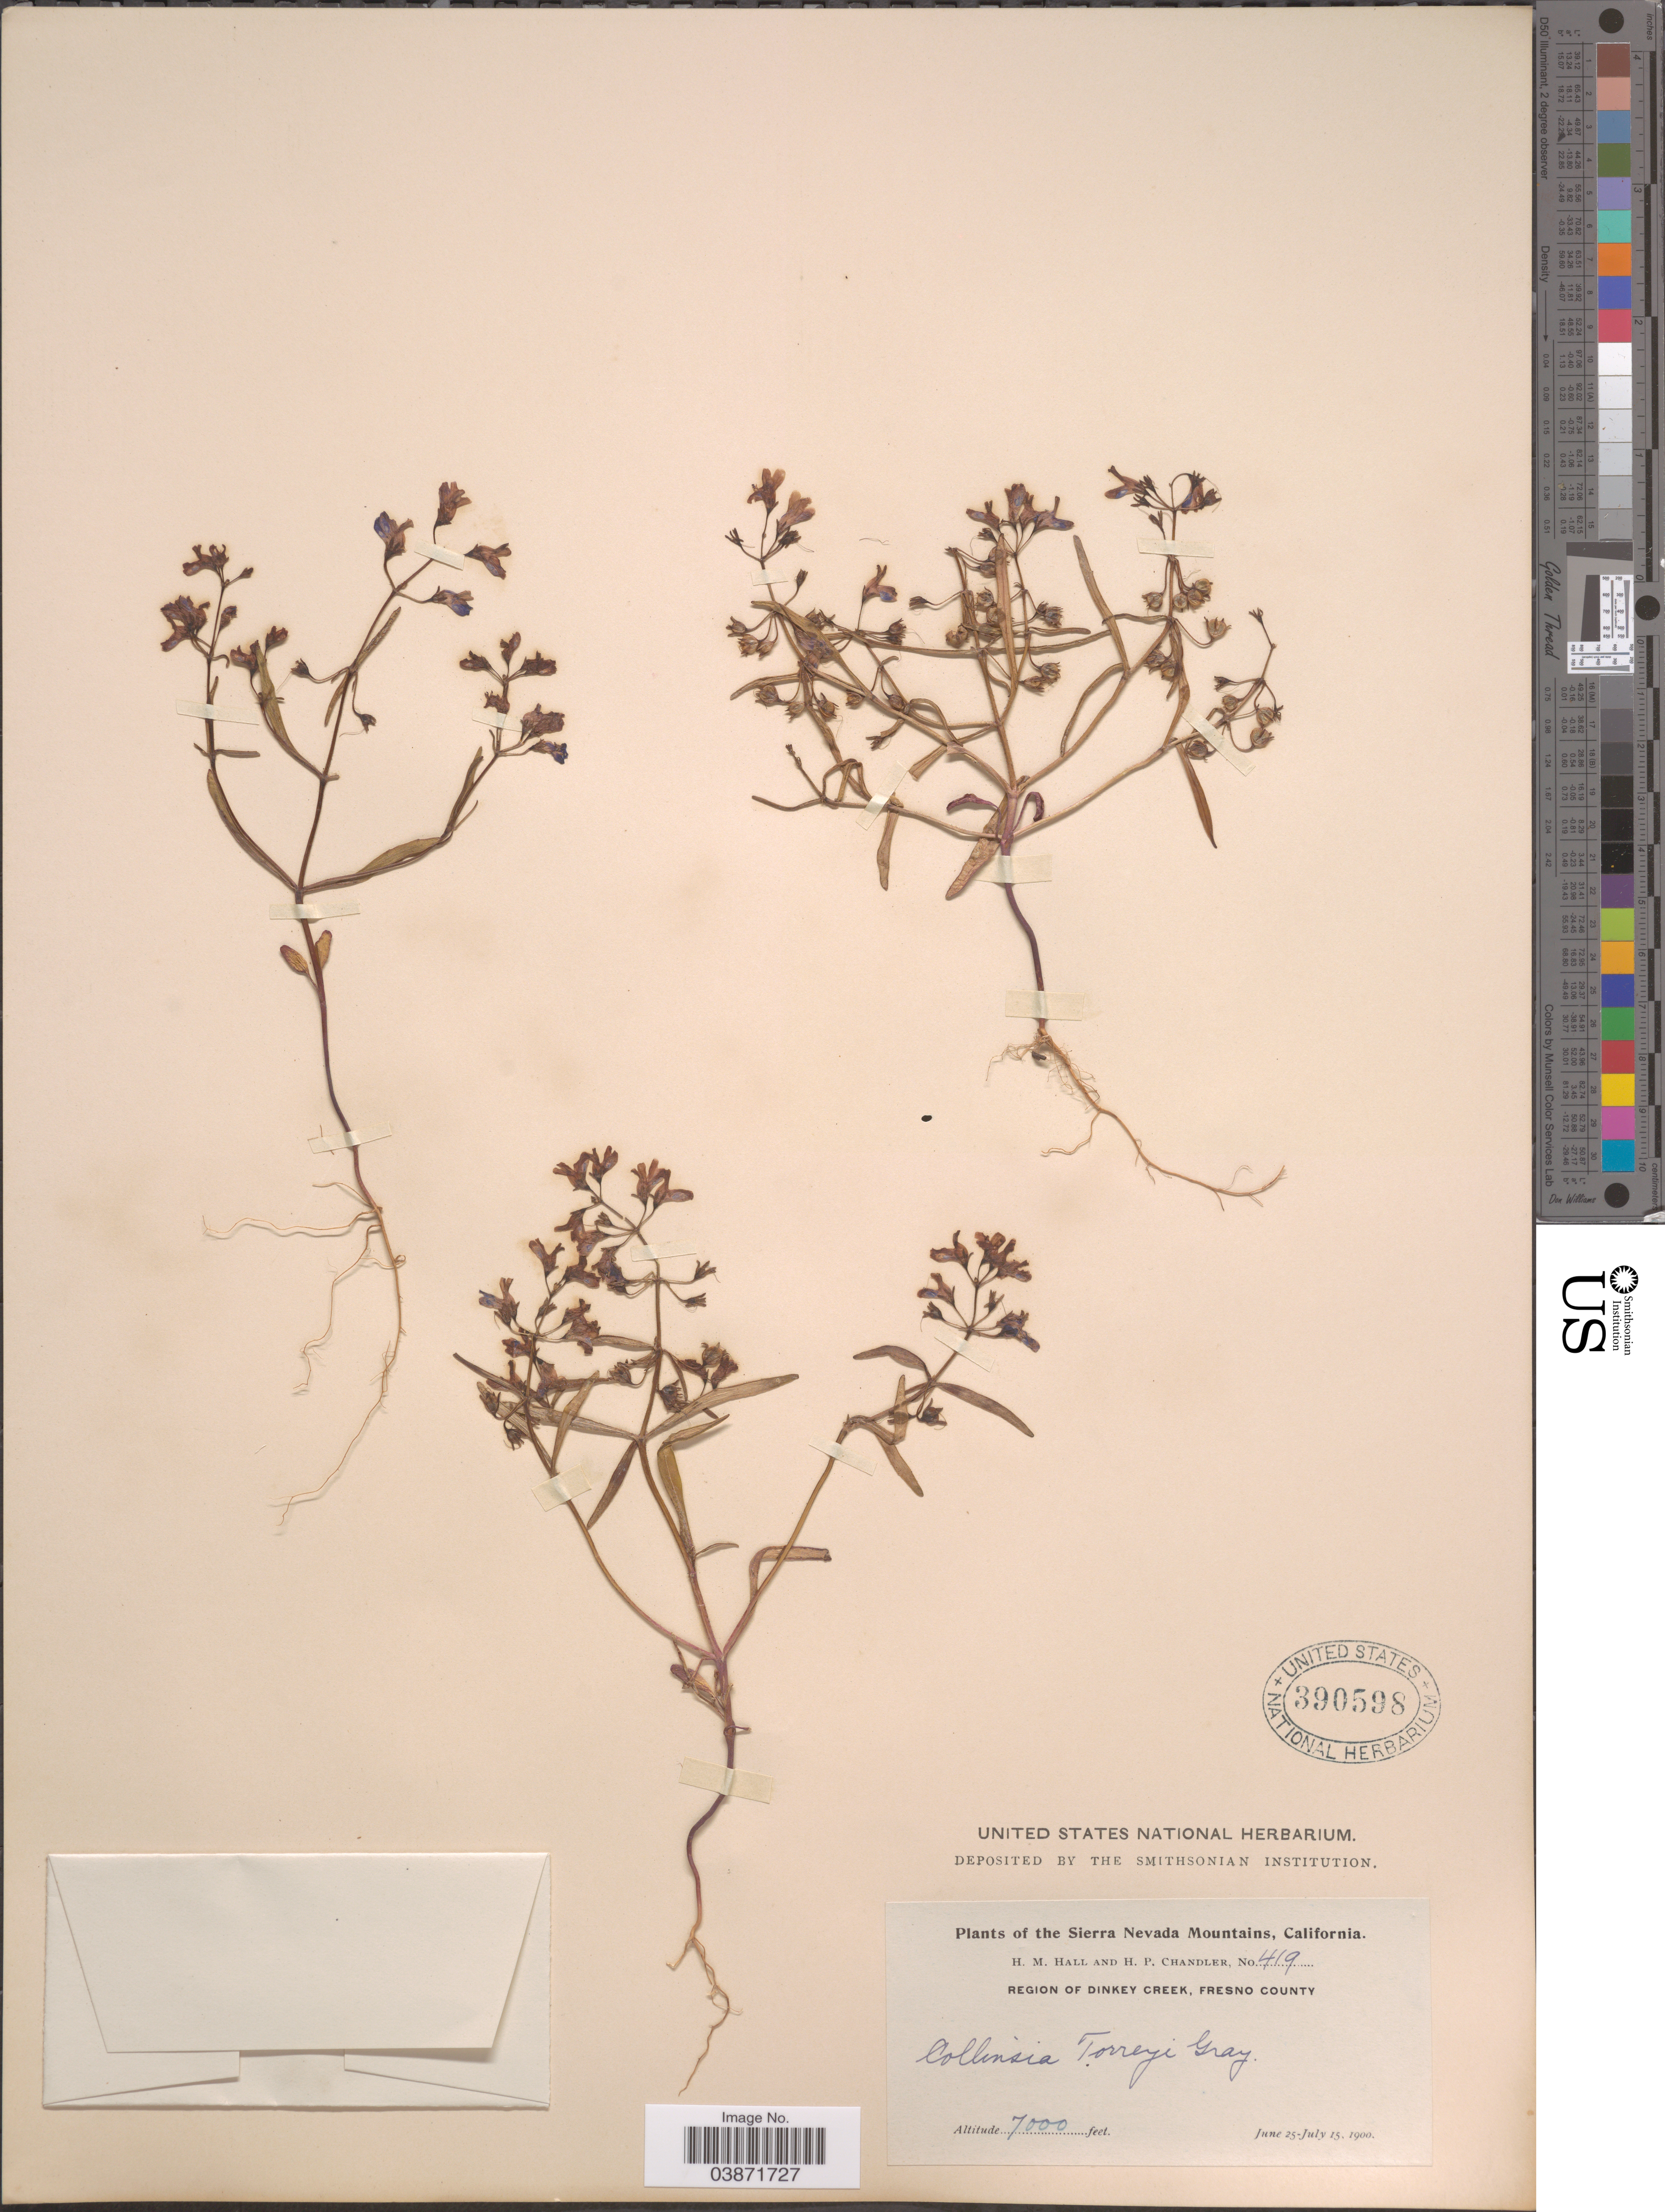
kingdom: Plantae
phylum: Tracheophyta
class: Magnoliopsida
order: Lamiales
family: Plantaginaceae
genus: Collinsia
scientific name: Collinsia torreyi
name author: A. Gray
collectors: H. M. Hall & H. Chandler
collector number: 419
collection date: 1900-06-25/1900-07-15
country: United States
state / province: California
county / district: Fresno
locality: Sierra Nevada Mountains. Region of Dinkey Creek, Fresno County.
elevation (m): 2134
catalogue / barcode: US 390598